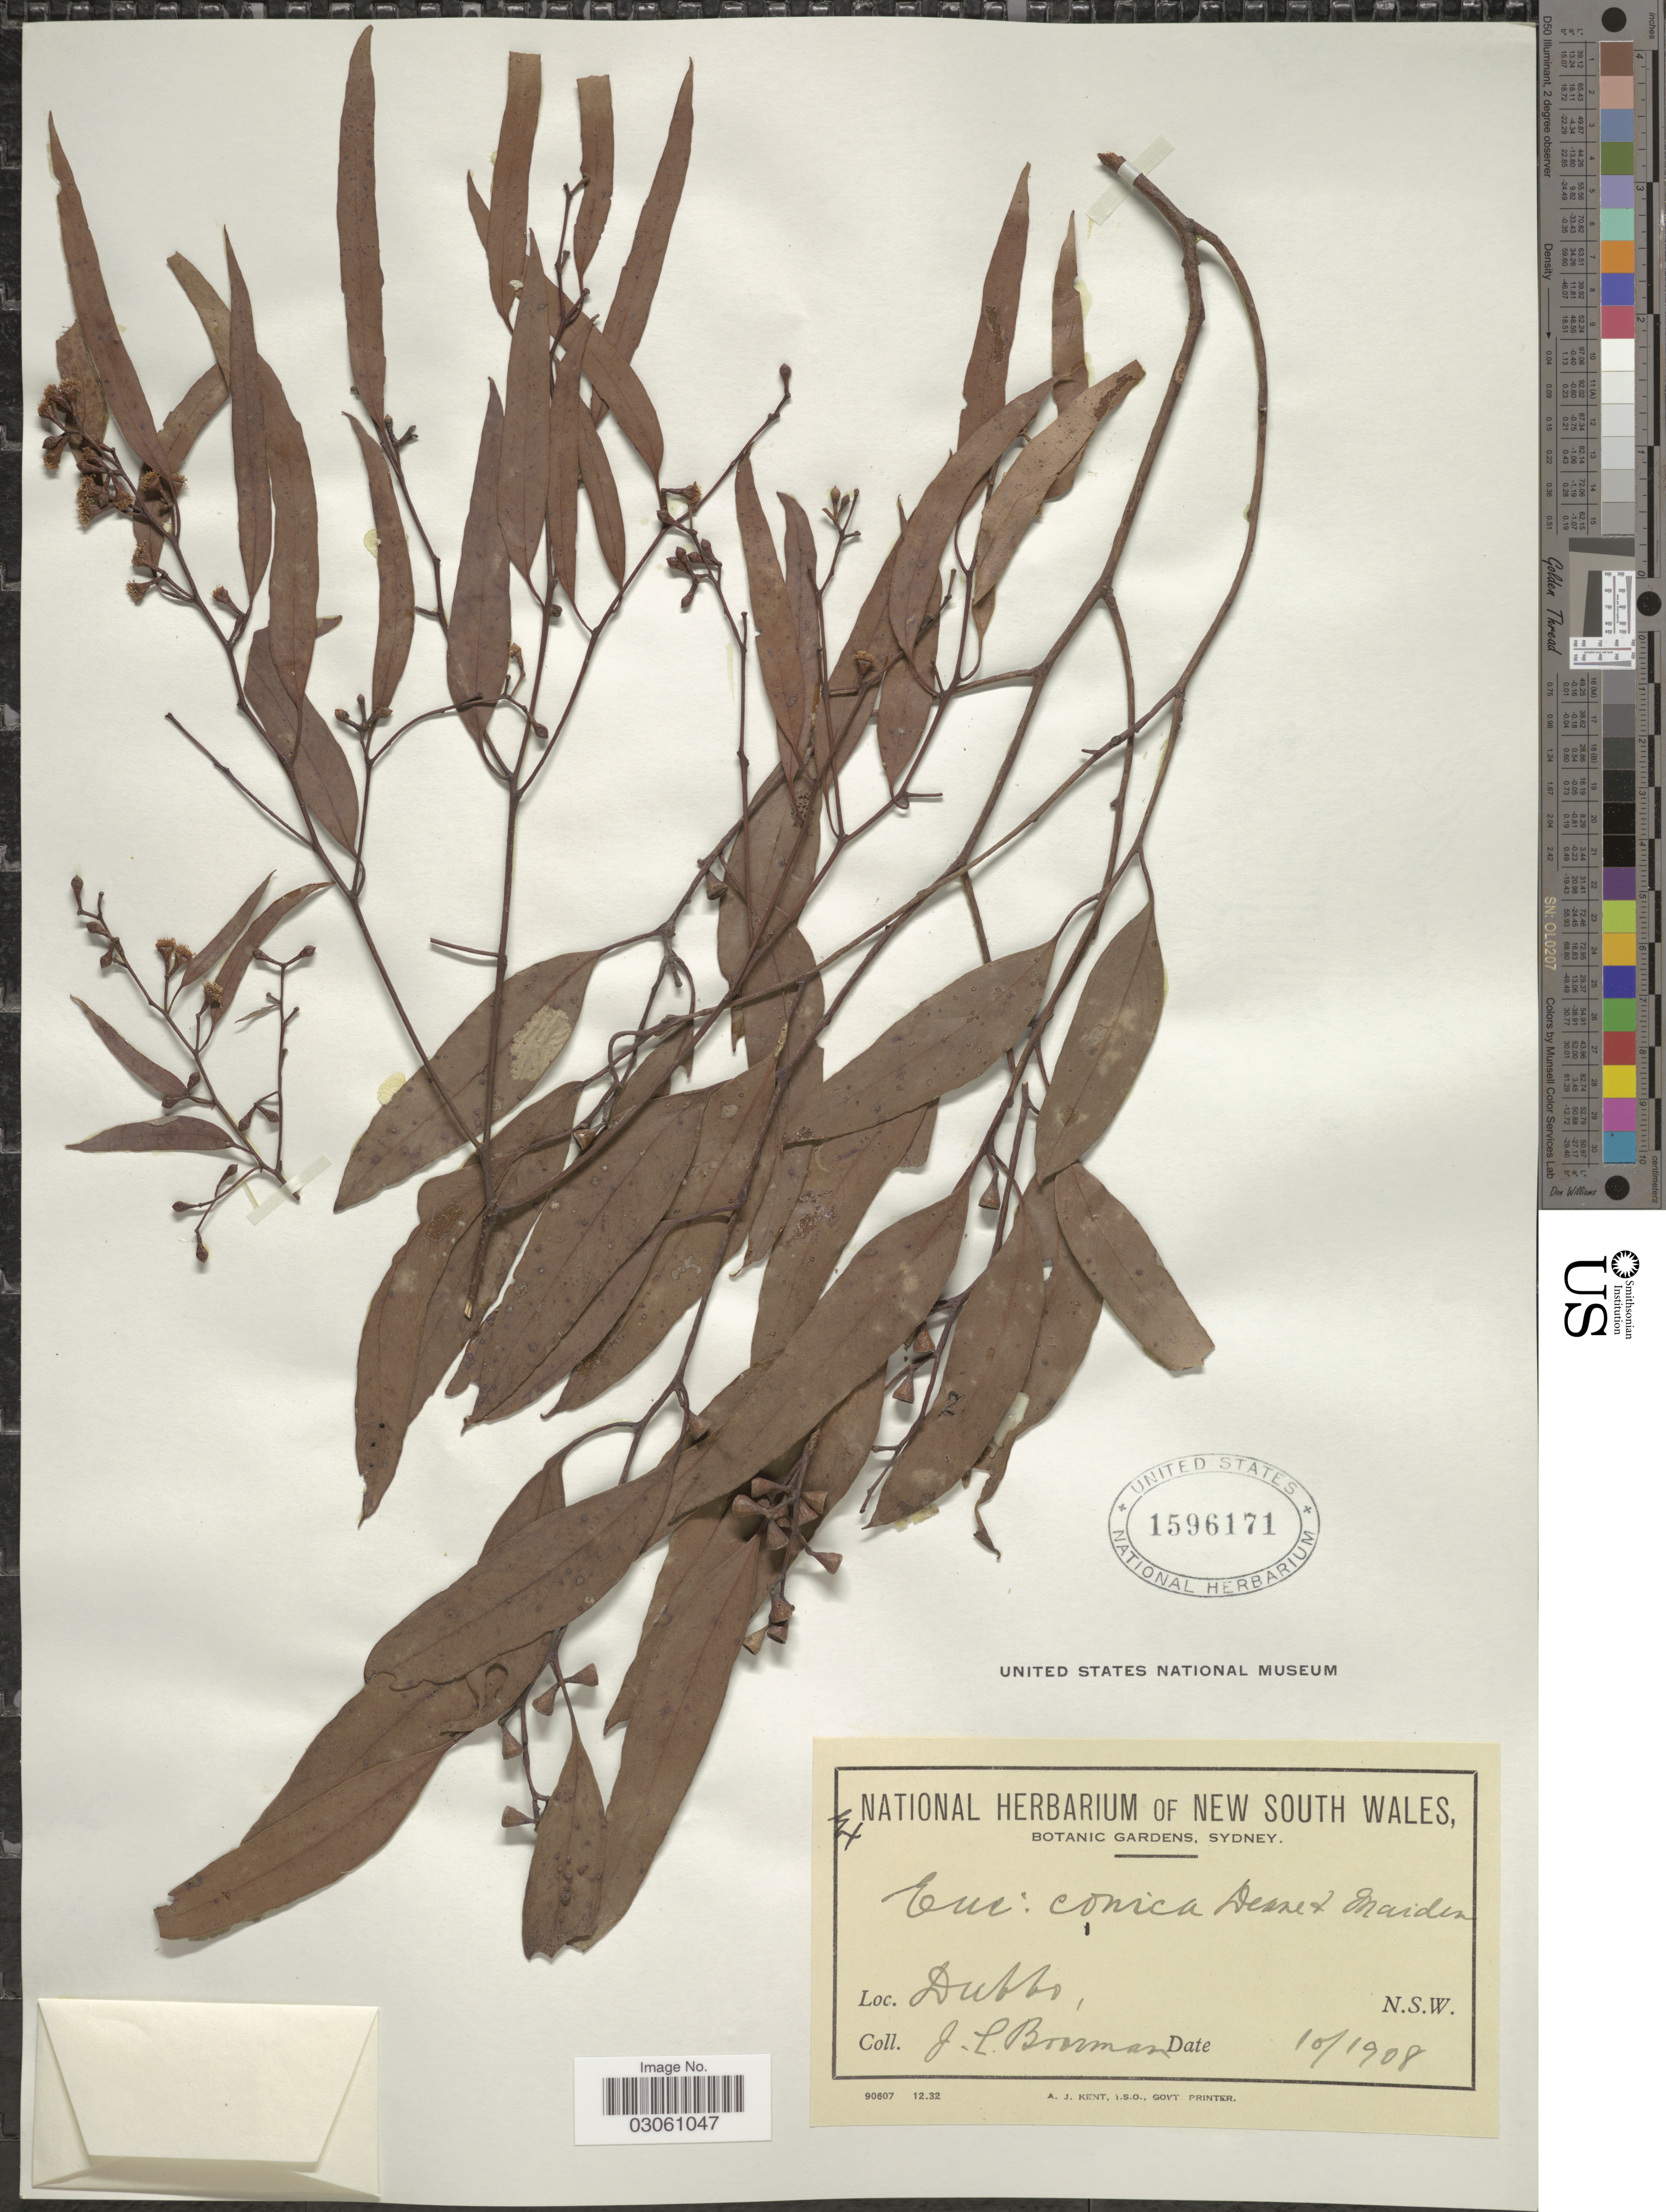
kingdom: Plantae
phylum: Tracheophyta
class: Magnoliopsida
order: Myrtales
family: Myrtaceae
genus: Eucalyptus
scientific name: Eucalyptus conica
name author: H. Deane & Maiden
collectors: J. Boorman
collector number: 4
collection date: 1908-10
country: Australia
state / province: New South Wales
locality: Dubbo.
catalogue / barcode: US 1596171